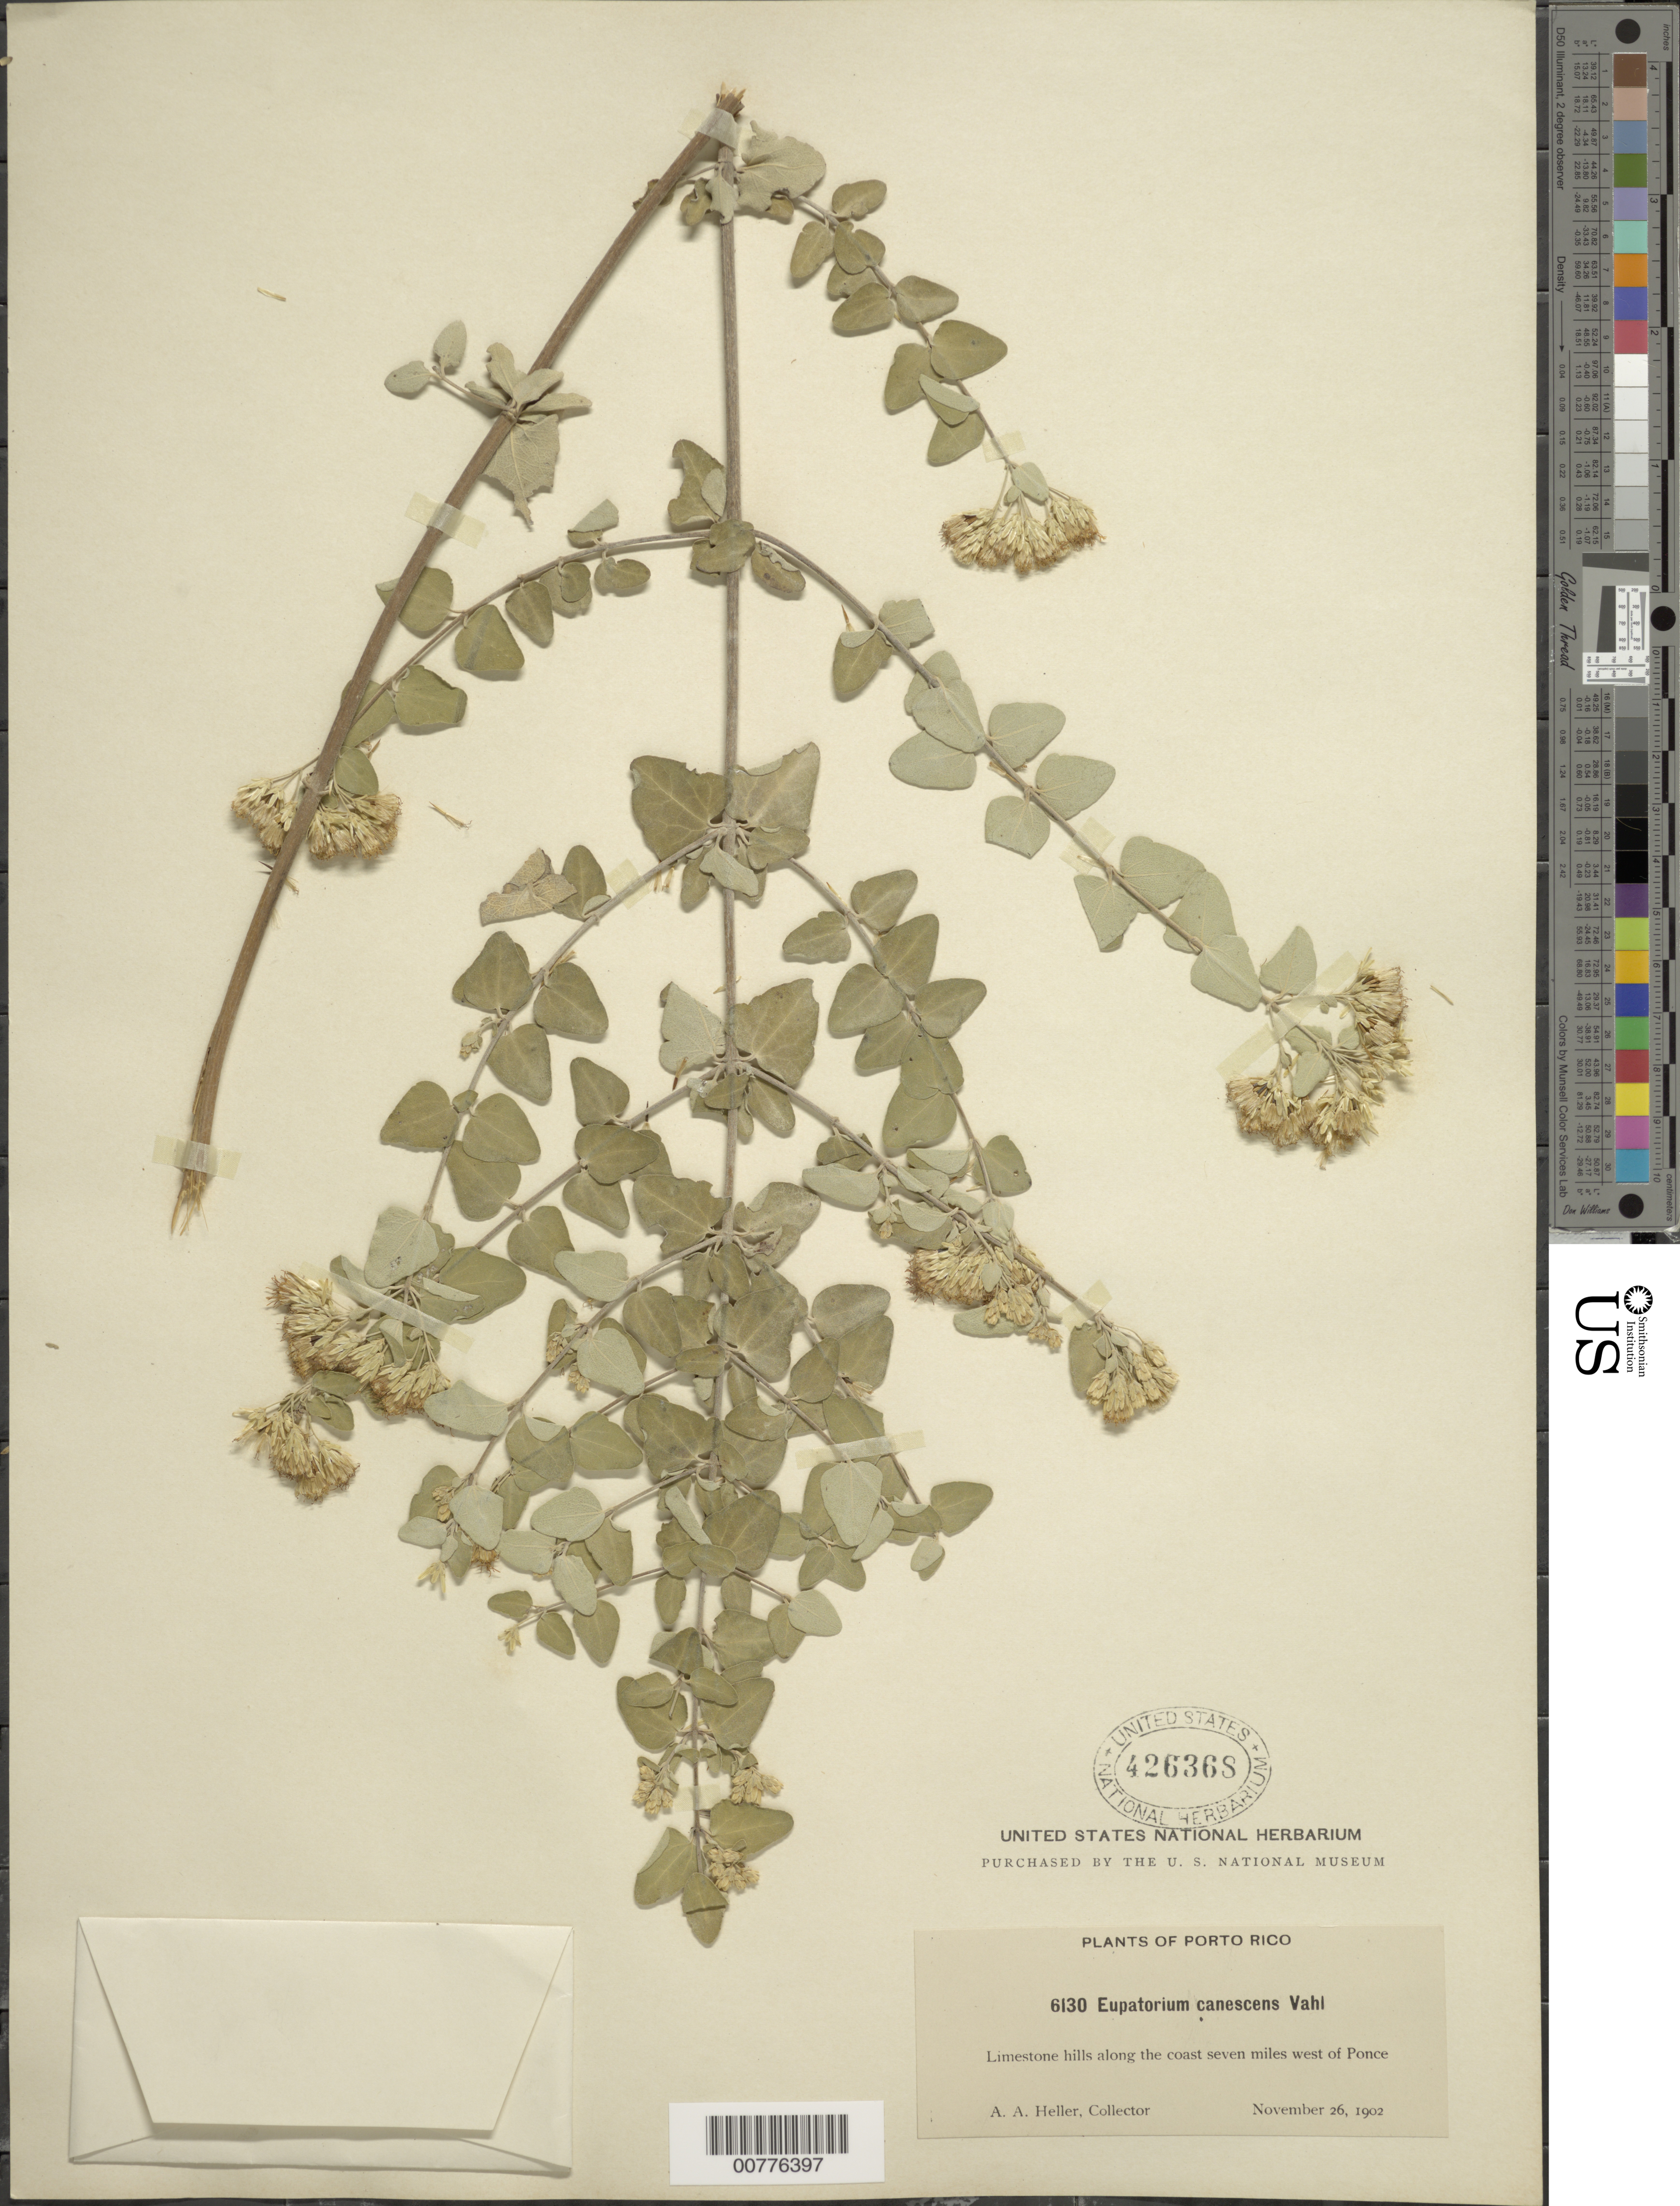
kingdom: Plantae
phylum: Tracheophyta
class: Magnoliopsida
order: Asterales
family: Asteraceae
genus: Chromolaena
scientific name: Chromolaena sinuata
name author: (Lam.) R.M. King & H. Rob.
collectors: A. A. Heller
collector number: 6130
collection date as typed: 26 Nov 1902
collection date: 1902-11-26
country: Puerto Rico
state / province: Ponce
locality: Limestone hills along the coast 7 miles west of Ponce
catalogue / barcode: US 426368